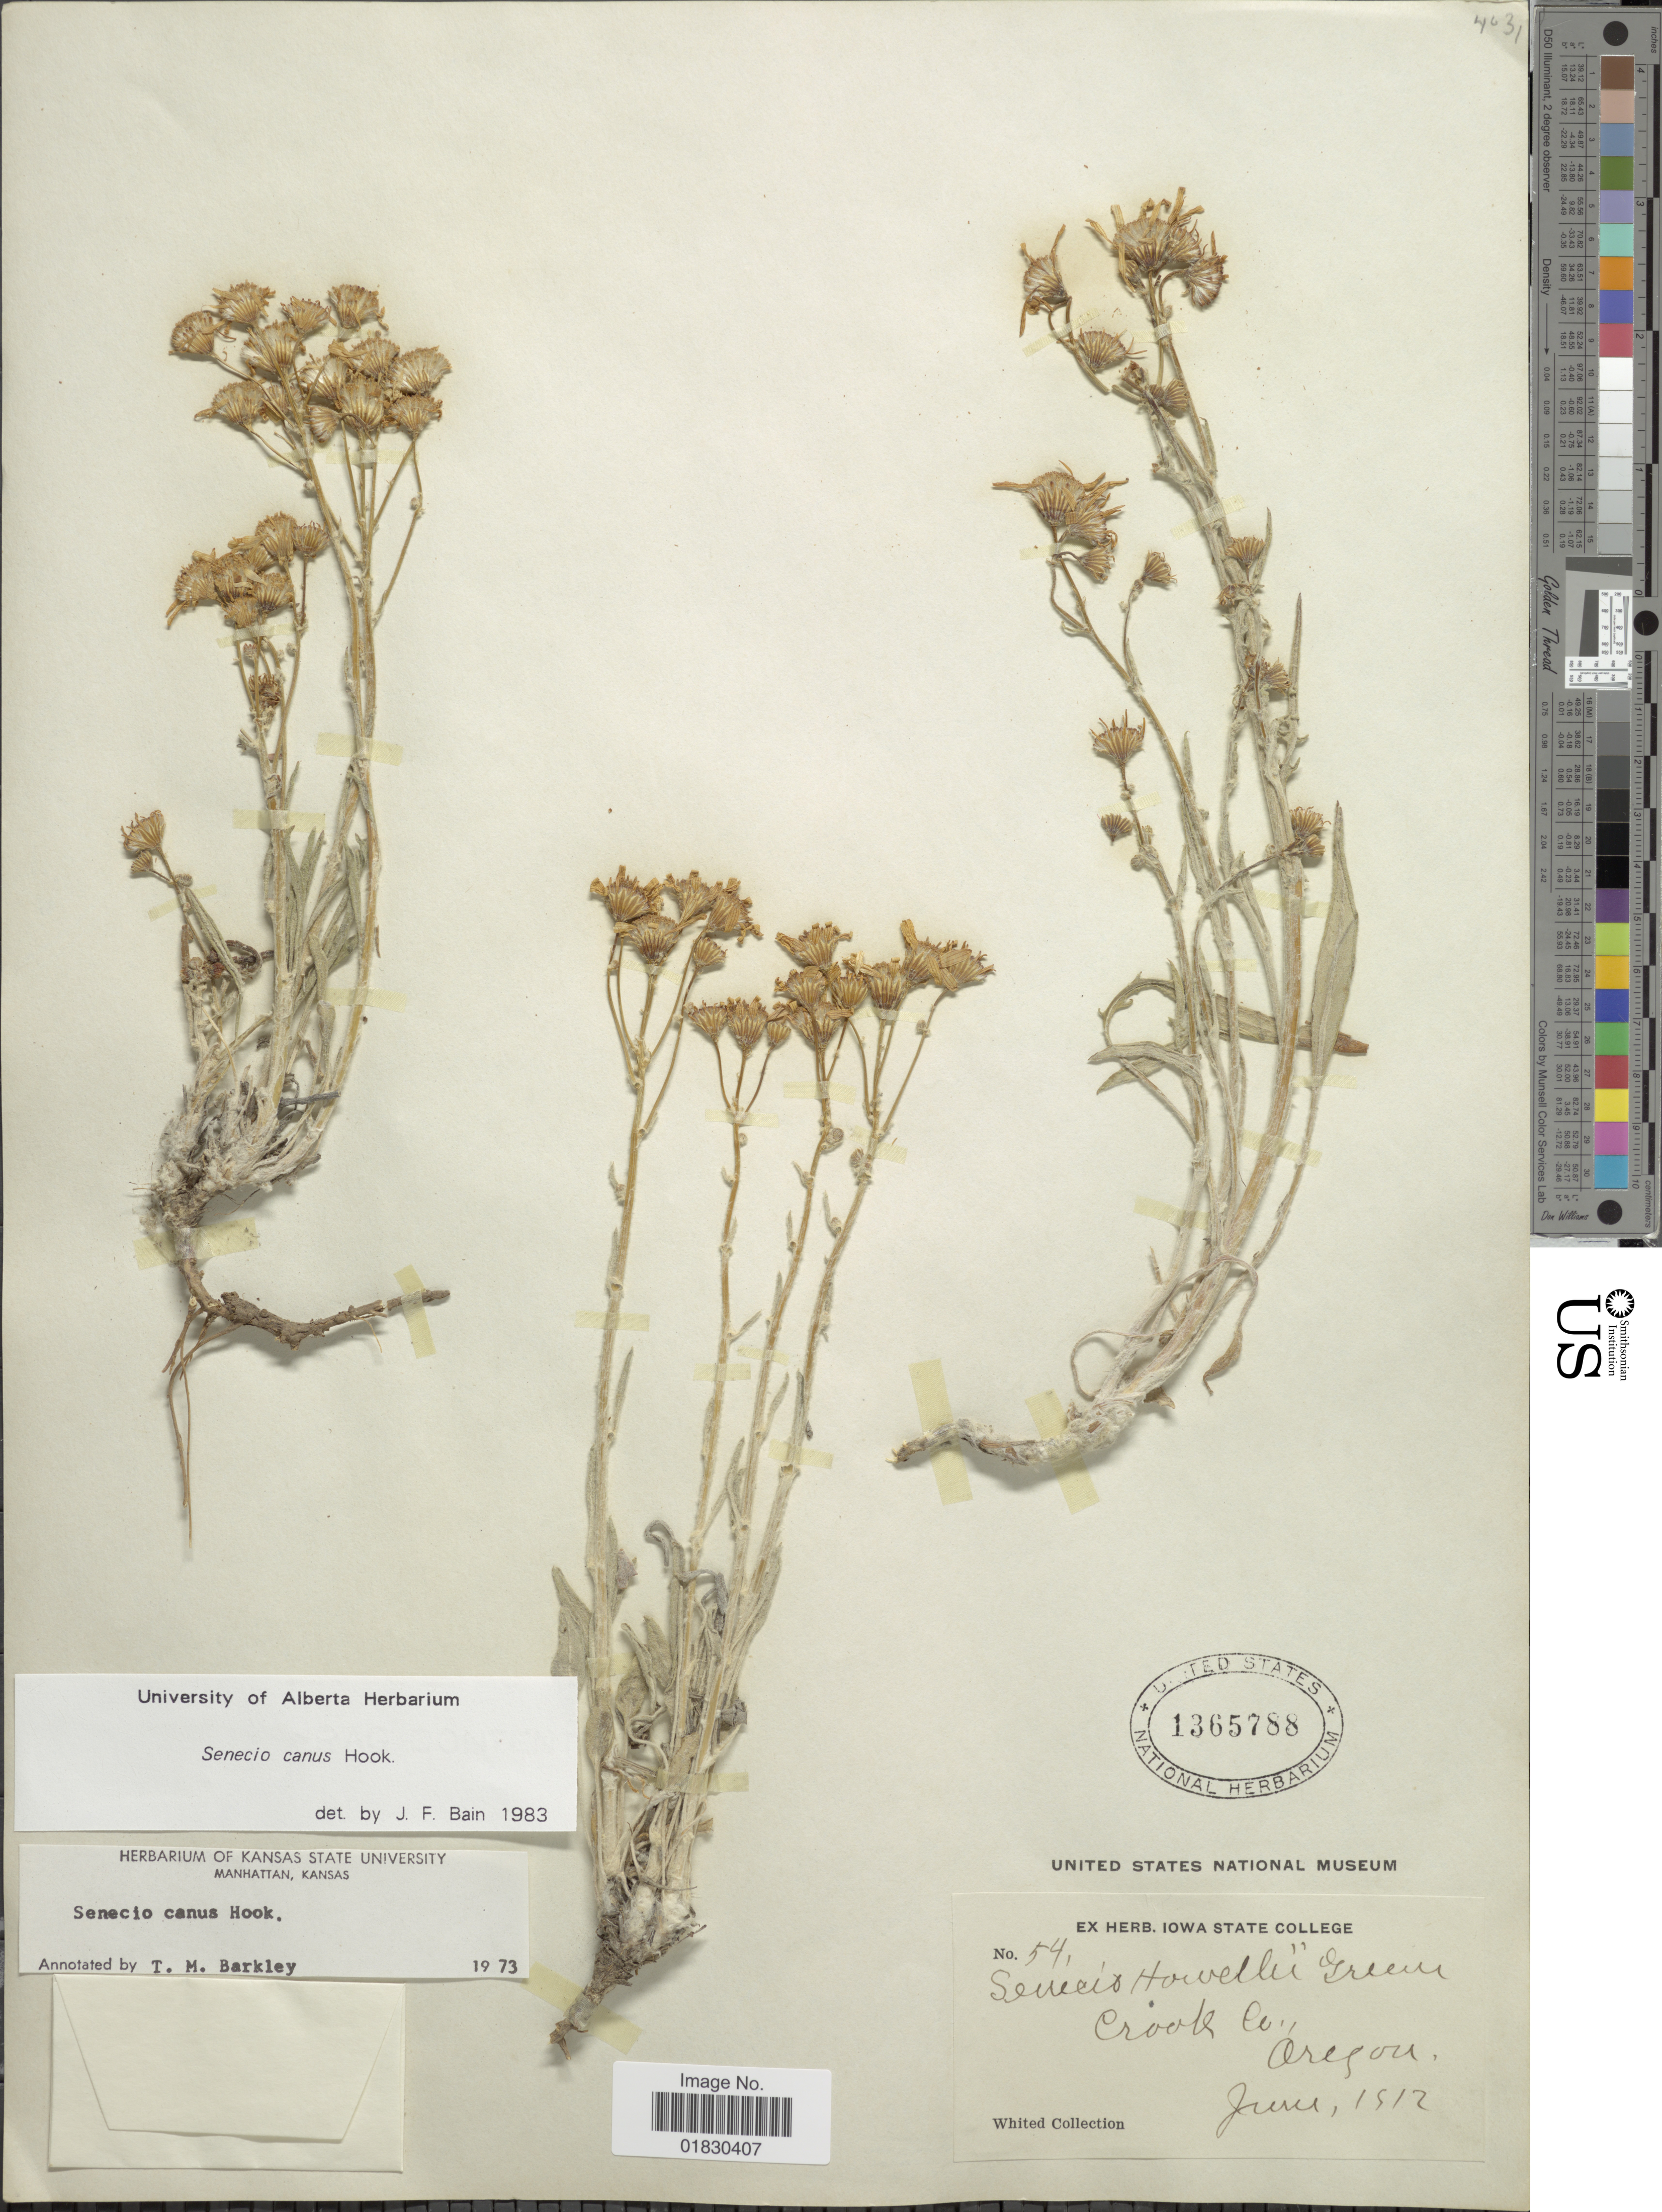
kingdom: Plantae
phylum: Tracheophyta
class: Magnoliopsida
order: Asterales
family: Asteraceae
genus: Packera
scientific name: Packera cana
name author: (Hook.) W.A. Weber & Á. Löve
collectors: Whited Collection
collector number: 54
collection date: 1912-06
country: United States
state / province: Oregon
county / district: Crook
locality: Crook Co.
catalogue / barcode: US 1365788